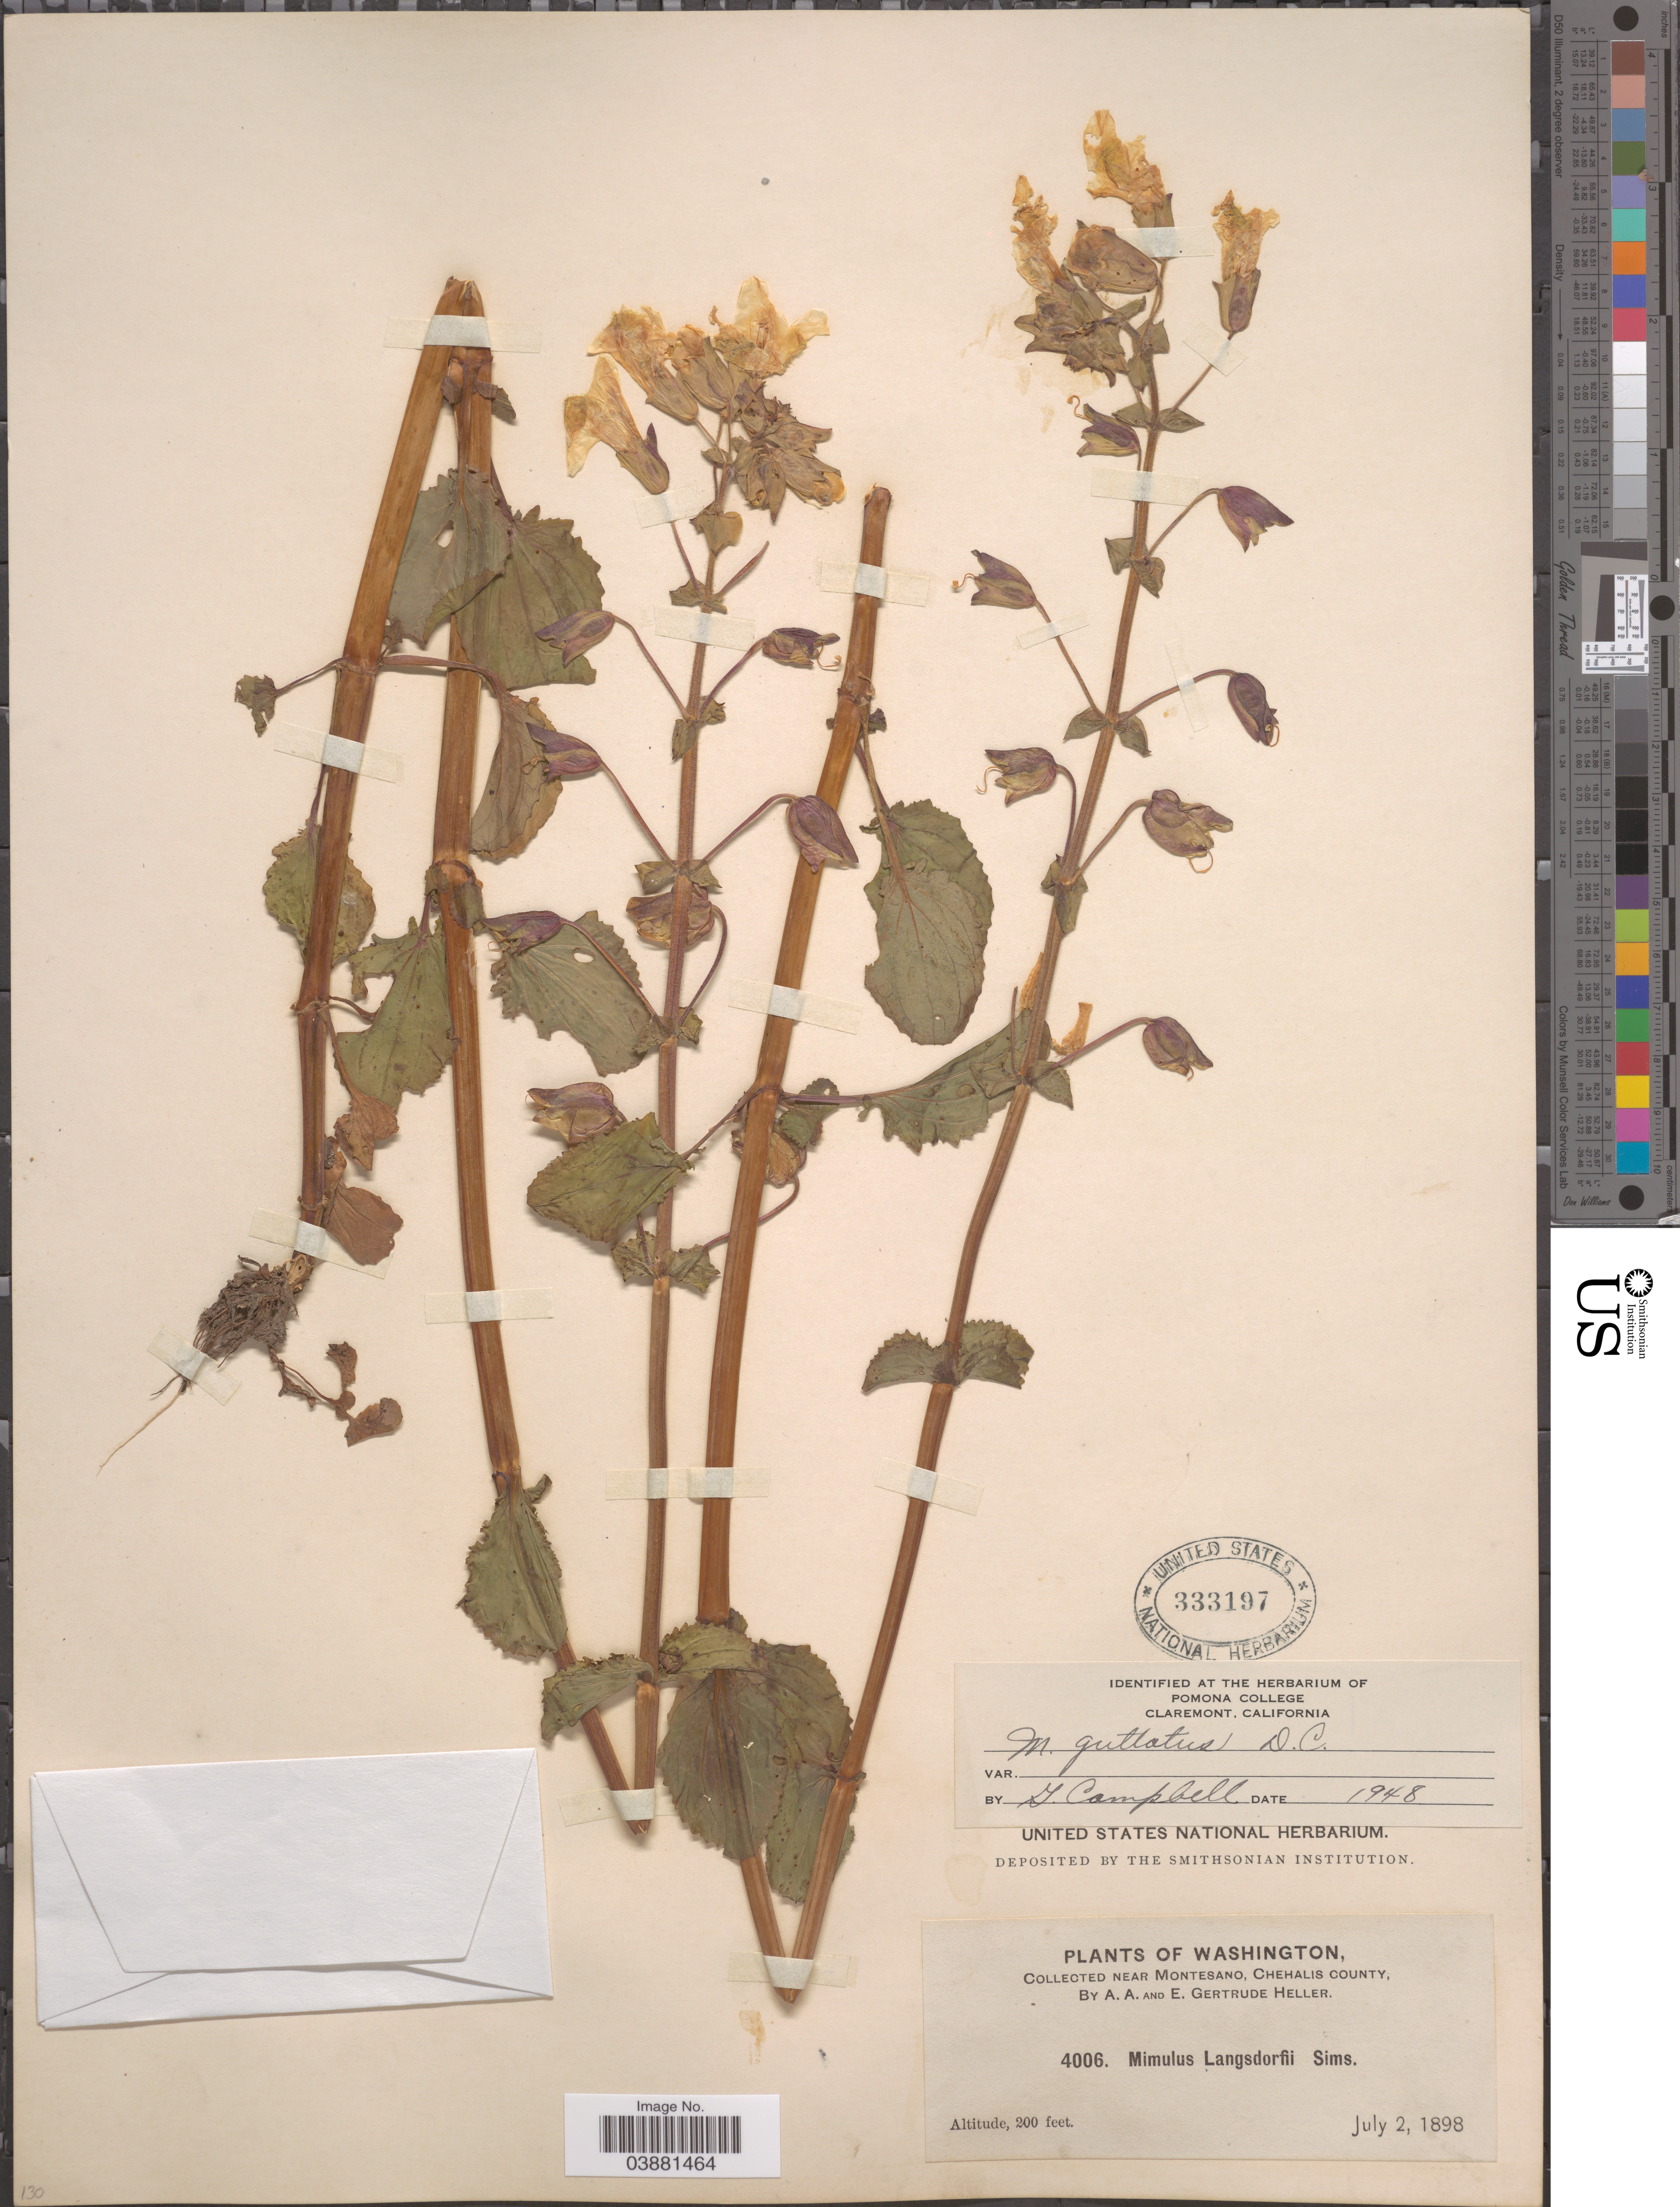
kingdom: Plantae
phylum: Tracheophyta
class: Magnoliopsida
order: Lamiales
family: Phrymaceae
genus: Mimulus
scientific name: Mimulus guttatus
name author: DC.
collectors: A. A. Heller & E. G. Heller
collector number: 4006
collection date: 1898-07-02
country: United States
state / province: Washington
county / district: Grays Harbor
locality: Near Montesano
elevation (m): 61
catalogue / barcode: US 333197